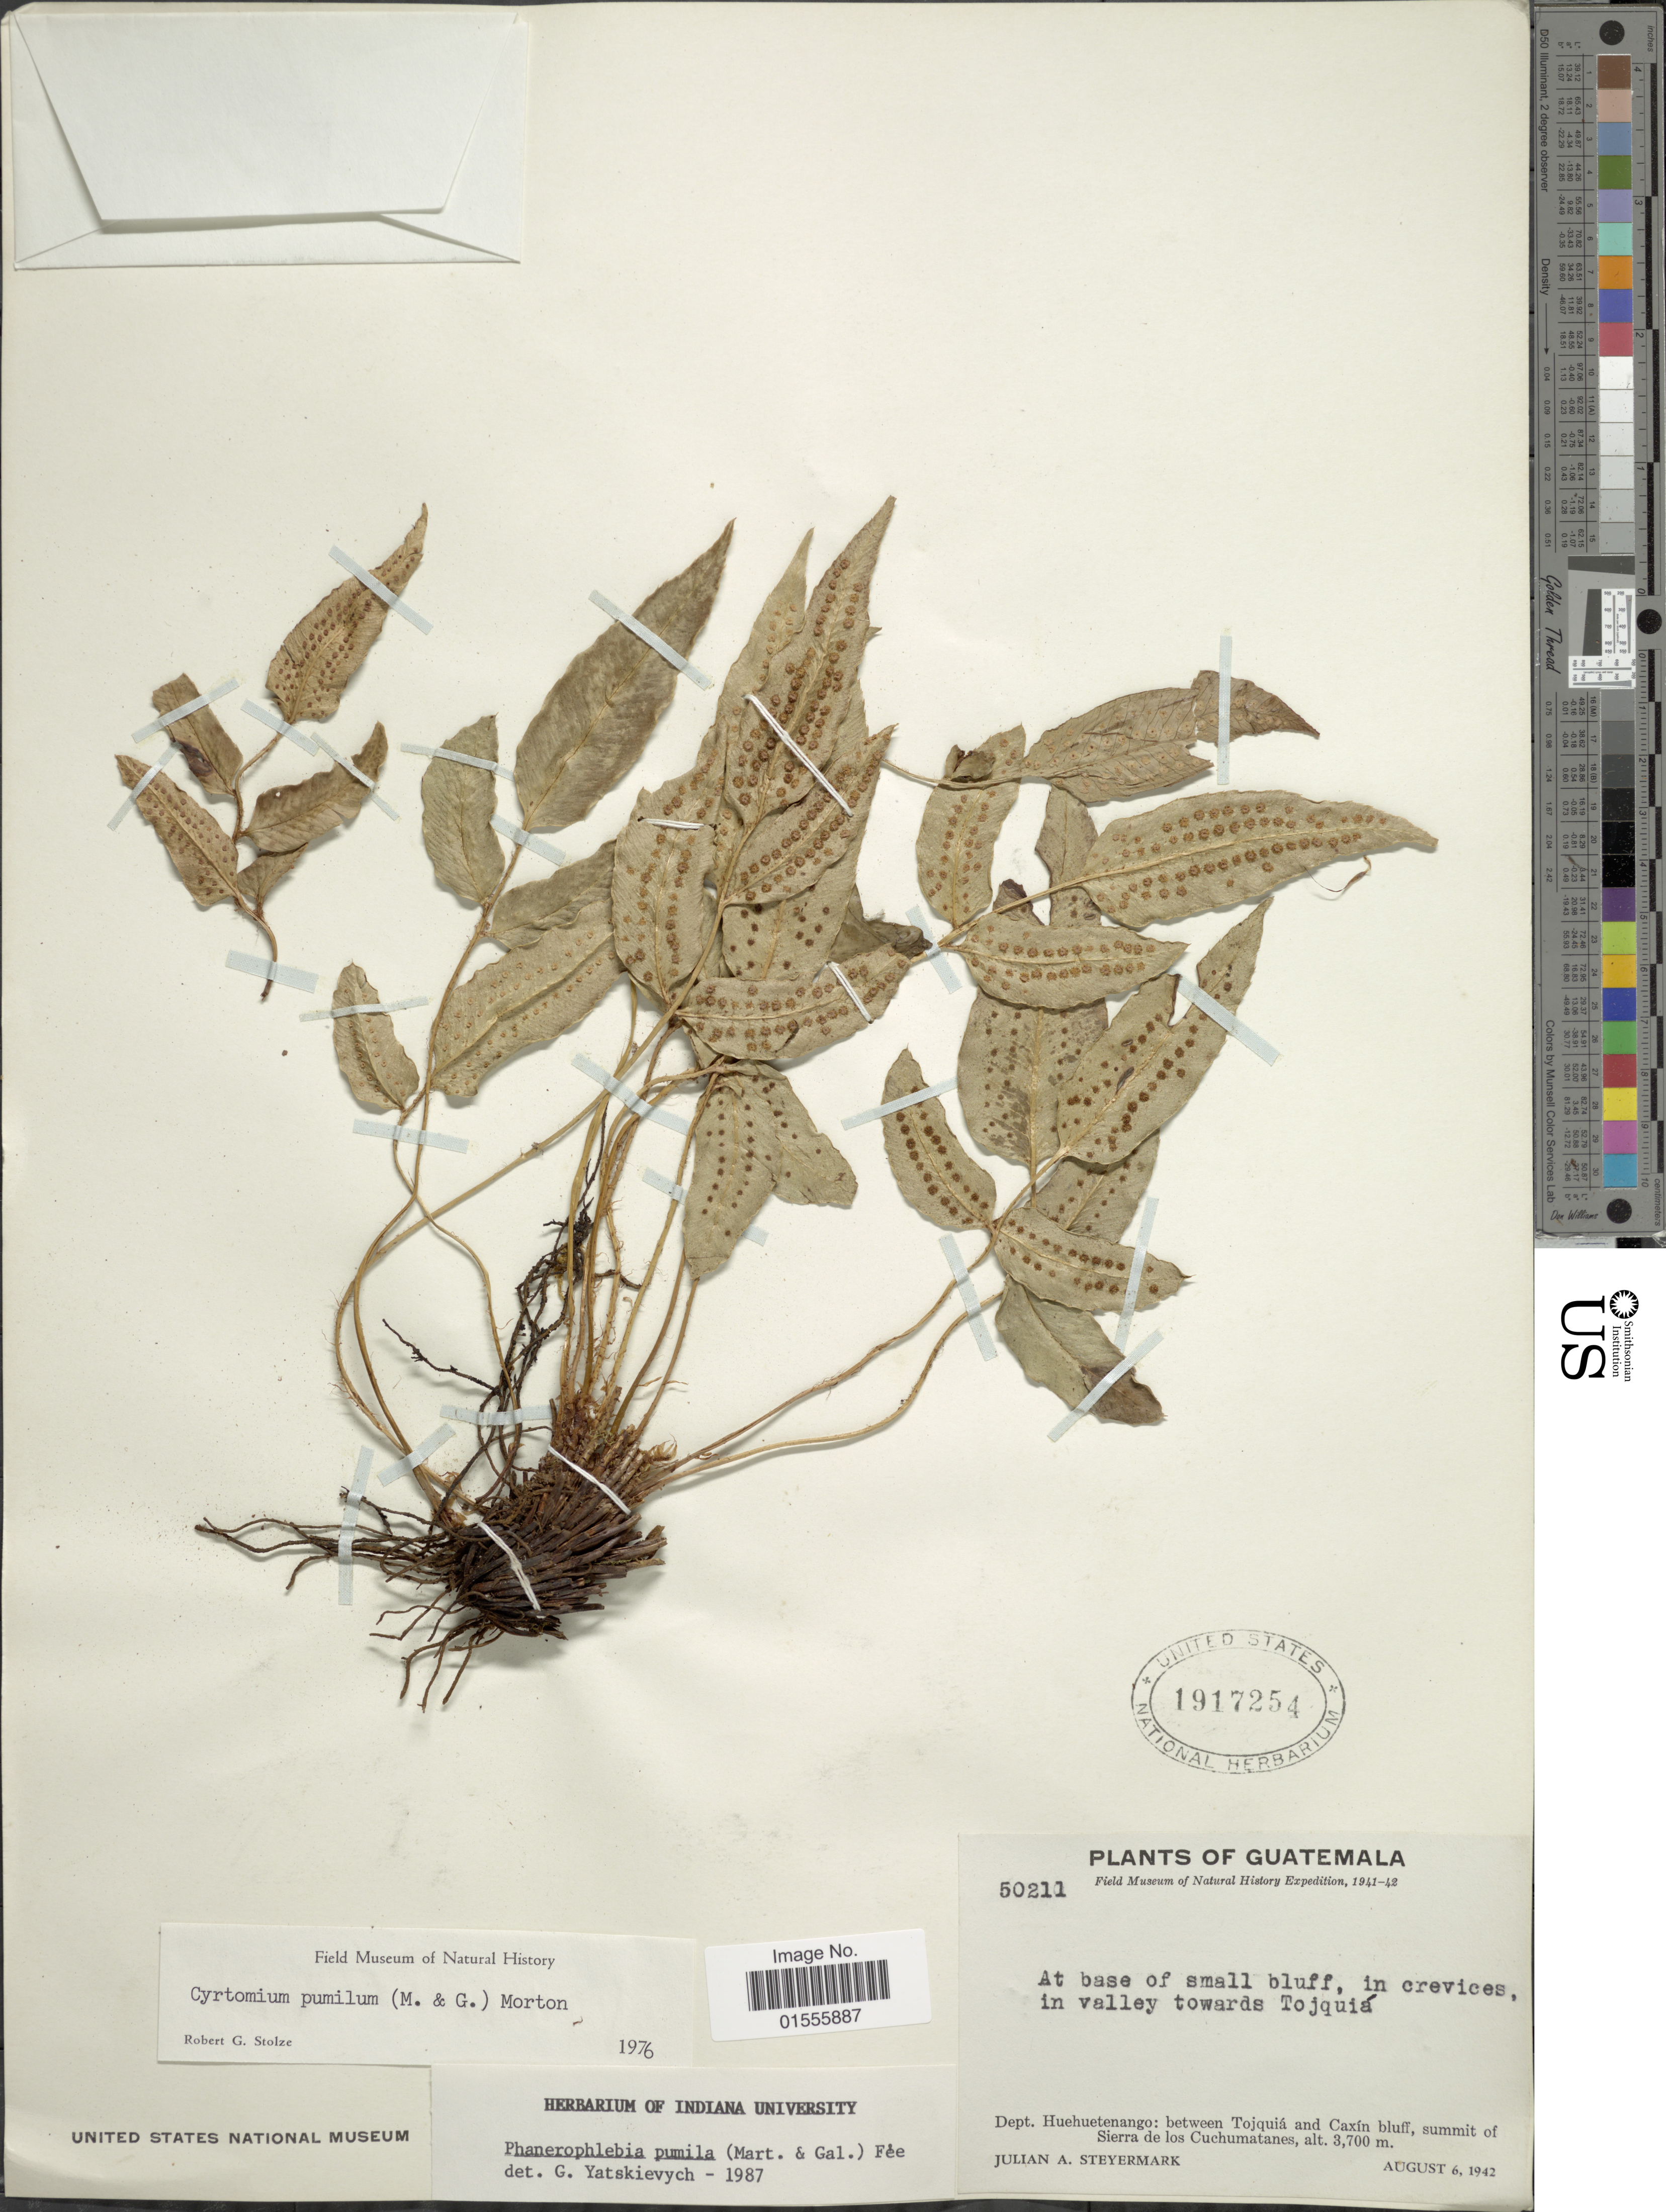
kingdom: Plantae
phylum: Tracheophyta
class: Polypodiopsida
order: Polypodiales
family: Dryopteridaceae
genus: Phanerophlebia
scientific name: Phanerophlebia pumila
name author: (Mart. & Galeotti) Fée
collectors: J. Steyermark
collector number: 50211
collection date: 1942-08-06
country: Guatemala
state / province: Huehuetenango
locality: At base of small bluff, in crevices, in valley towards Tojquiá, Dept. Huehuetenango: between Tojquiá and Caxín bluff, summit of Sierra de los Cuchumatanes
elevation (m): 3700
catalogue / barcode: US 1917254